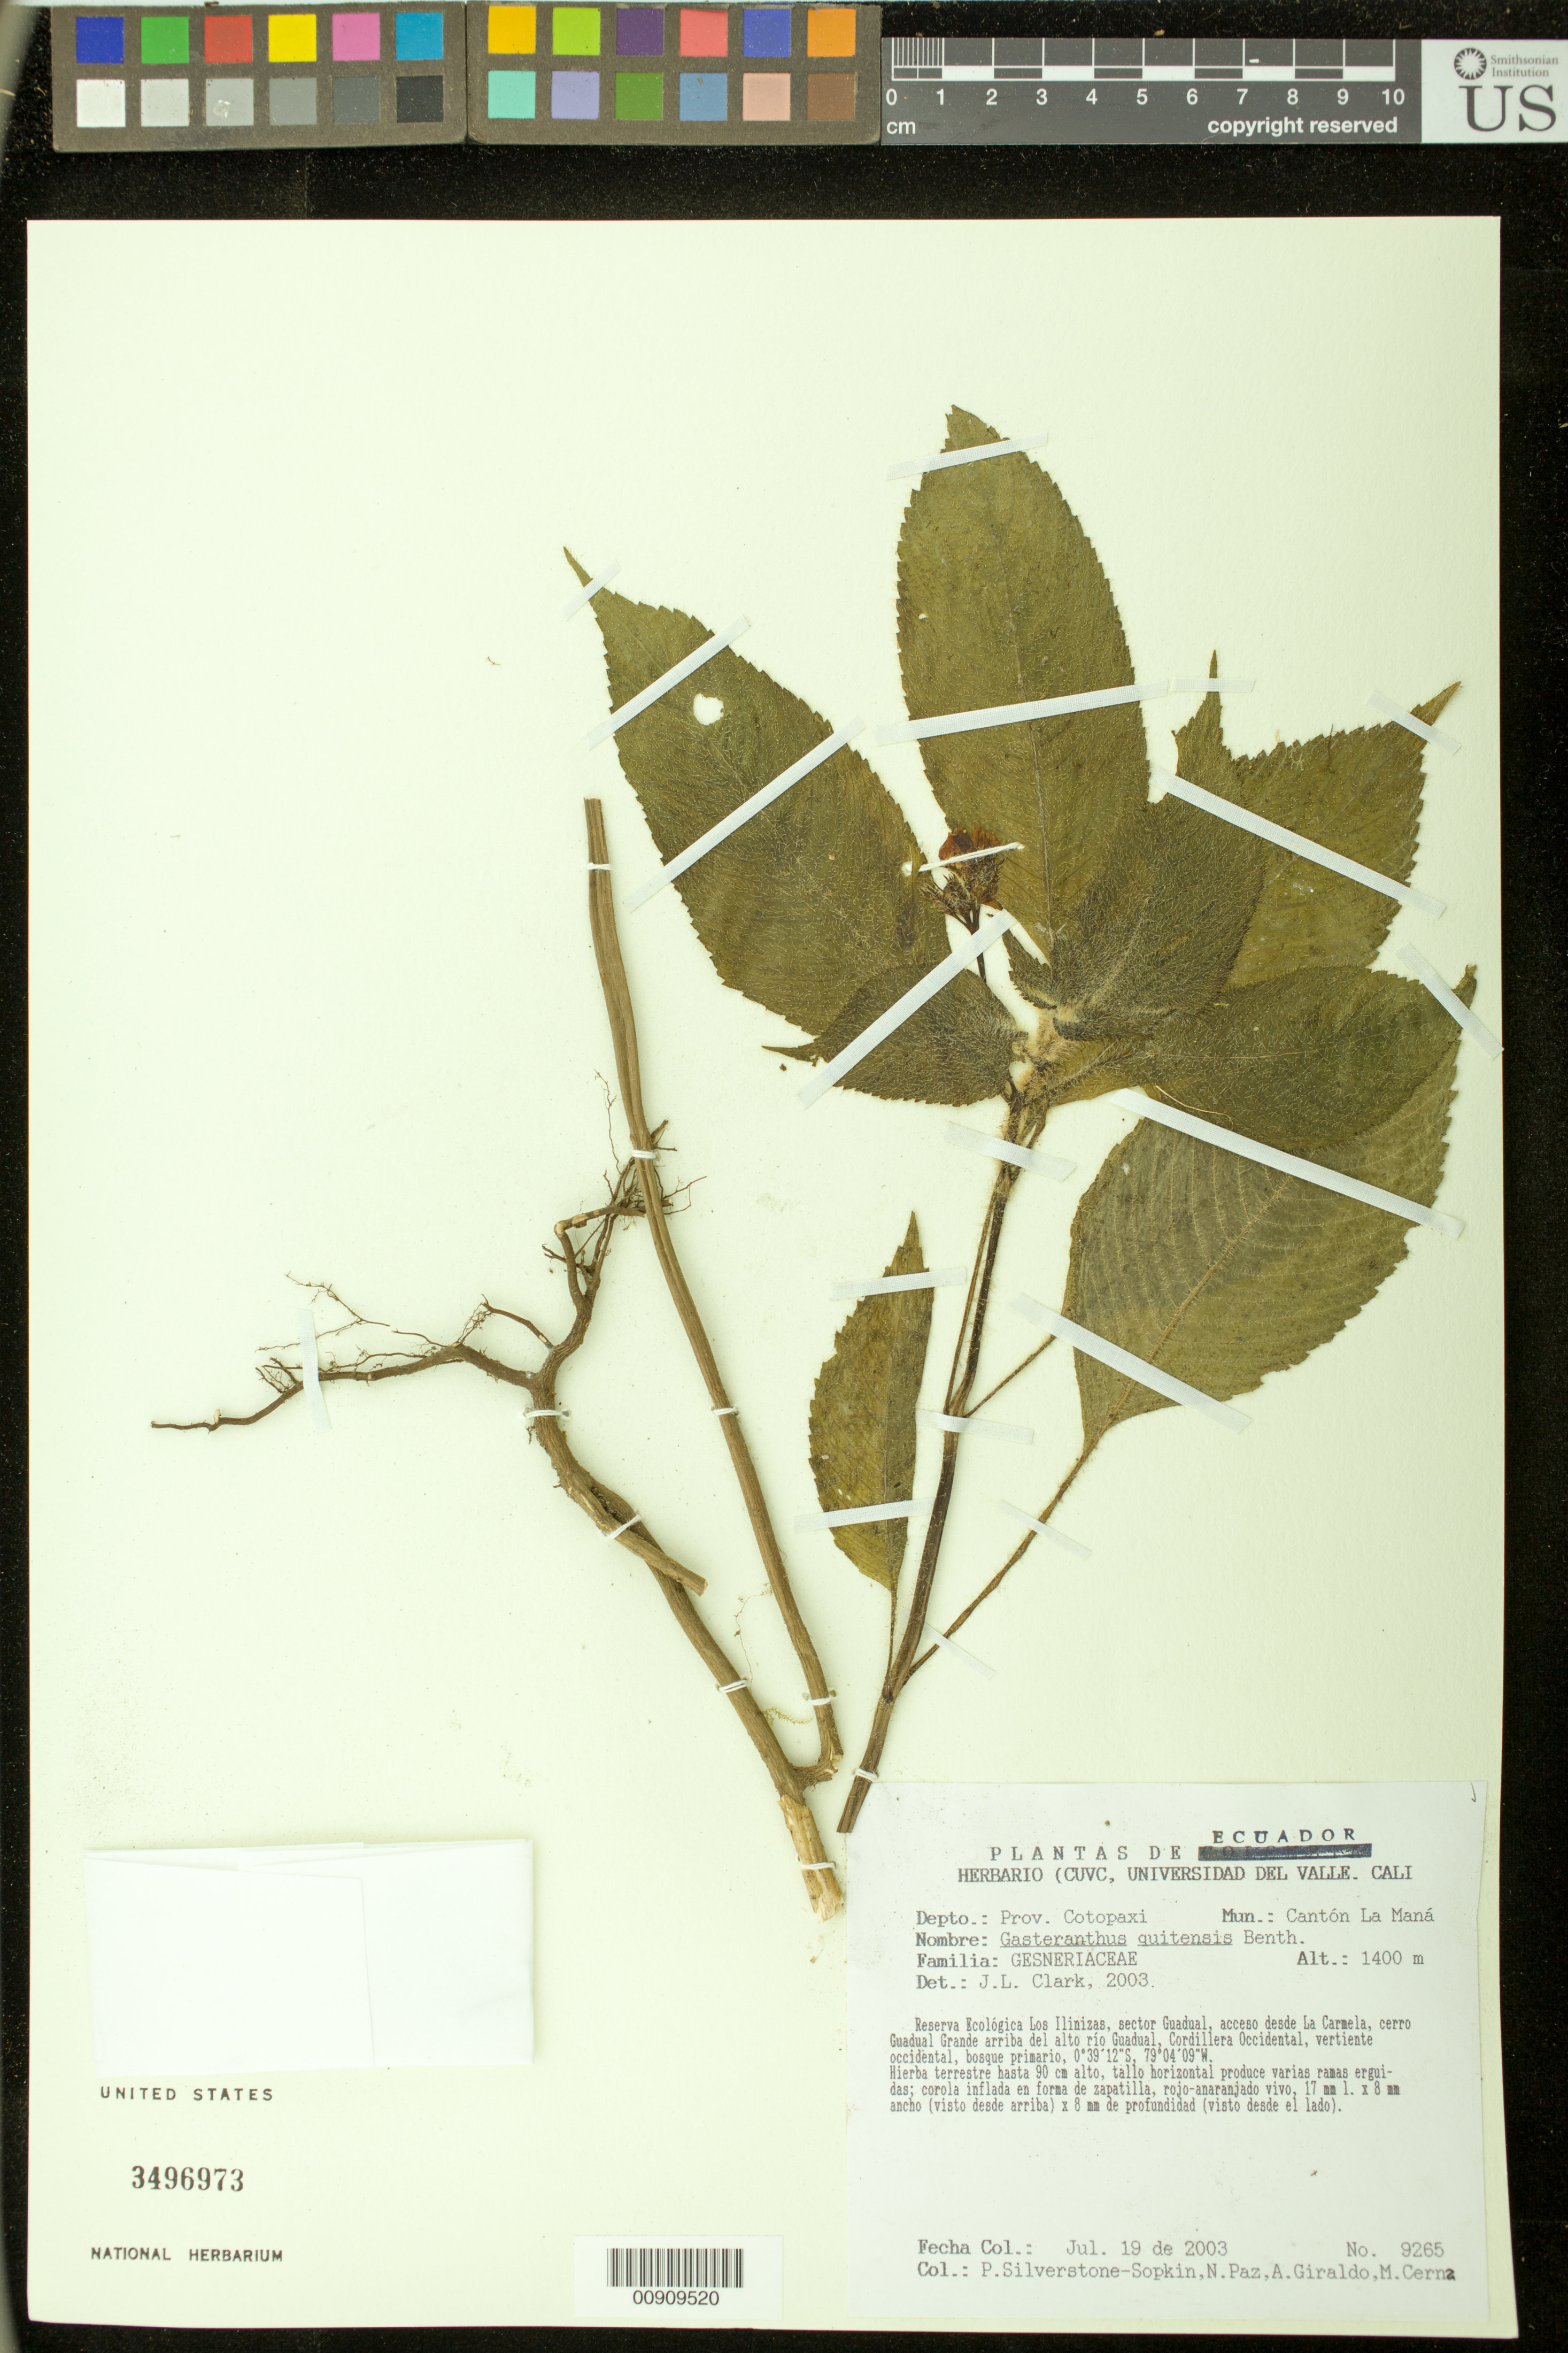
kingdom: Plantae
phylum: Tracheophyta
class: Magnoliopsida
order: Lamiales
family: Gesneriaceae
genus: Gasteranthus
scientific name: Gasteranthus quitensis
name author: Benth.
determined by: Clark, J. L., (SEL), The Marie Selby Botanical Garden (UNITED STATES)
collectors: P. A. Silverstone-Sopkin, N. Paz, A. Giraldo & M. Cerna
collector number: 9265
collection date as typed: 19 Jul 2003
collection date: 2003-07-19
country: Ecuador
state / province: Cotopaxi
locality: Cantón La Maná. Reserva Ecológica Los Ilinizas, sector Guadual, acceso desde La Carmela, cerro Guadual Grande arriba del alto rio Guadual, Cordillera Occidental, vertiente occidental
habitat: Bosque primario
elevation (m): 1400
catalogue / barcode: US 3496973